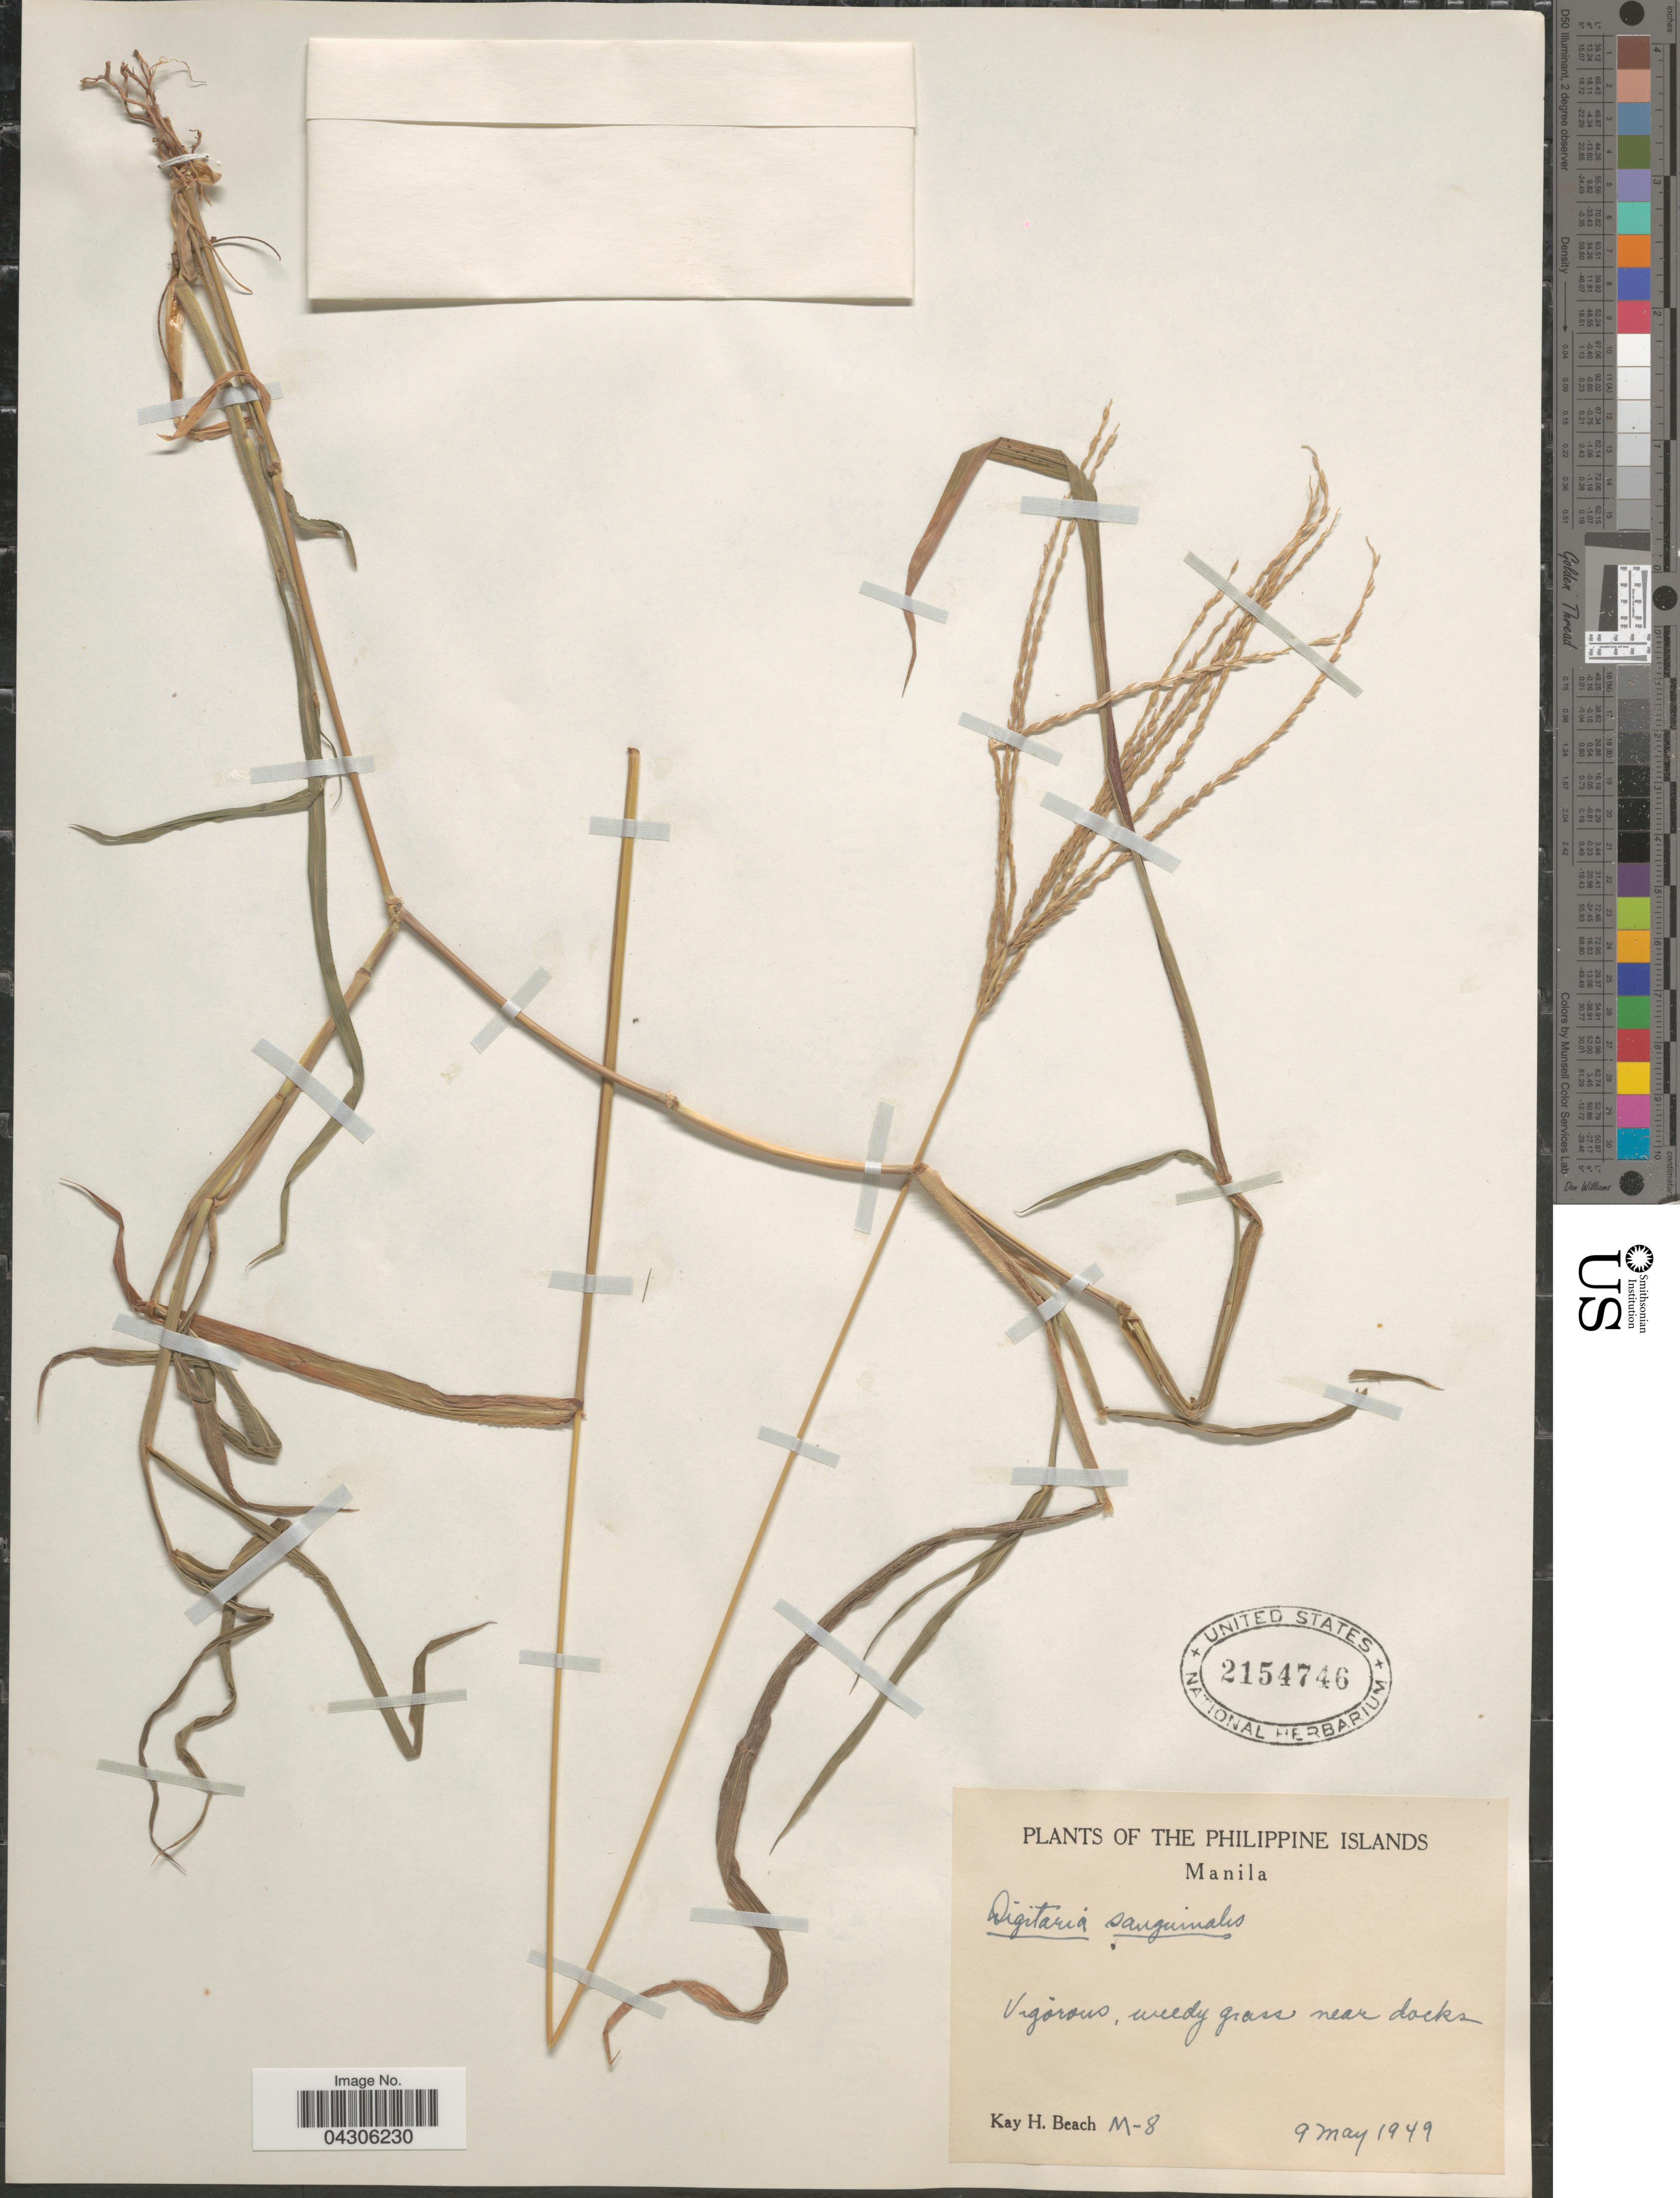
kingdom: Plantae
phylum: Tracheophyta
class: Liliopsida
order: Poales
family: Poaceae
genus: Digitaria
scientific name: Digitaria sanguinalis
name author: (L.) Scop.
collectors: K. H. Beach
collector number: M-8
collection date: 1949-05-09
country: Philippines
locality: Philippine Islands. Manila. Near docks.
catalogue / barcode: US 2154746